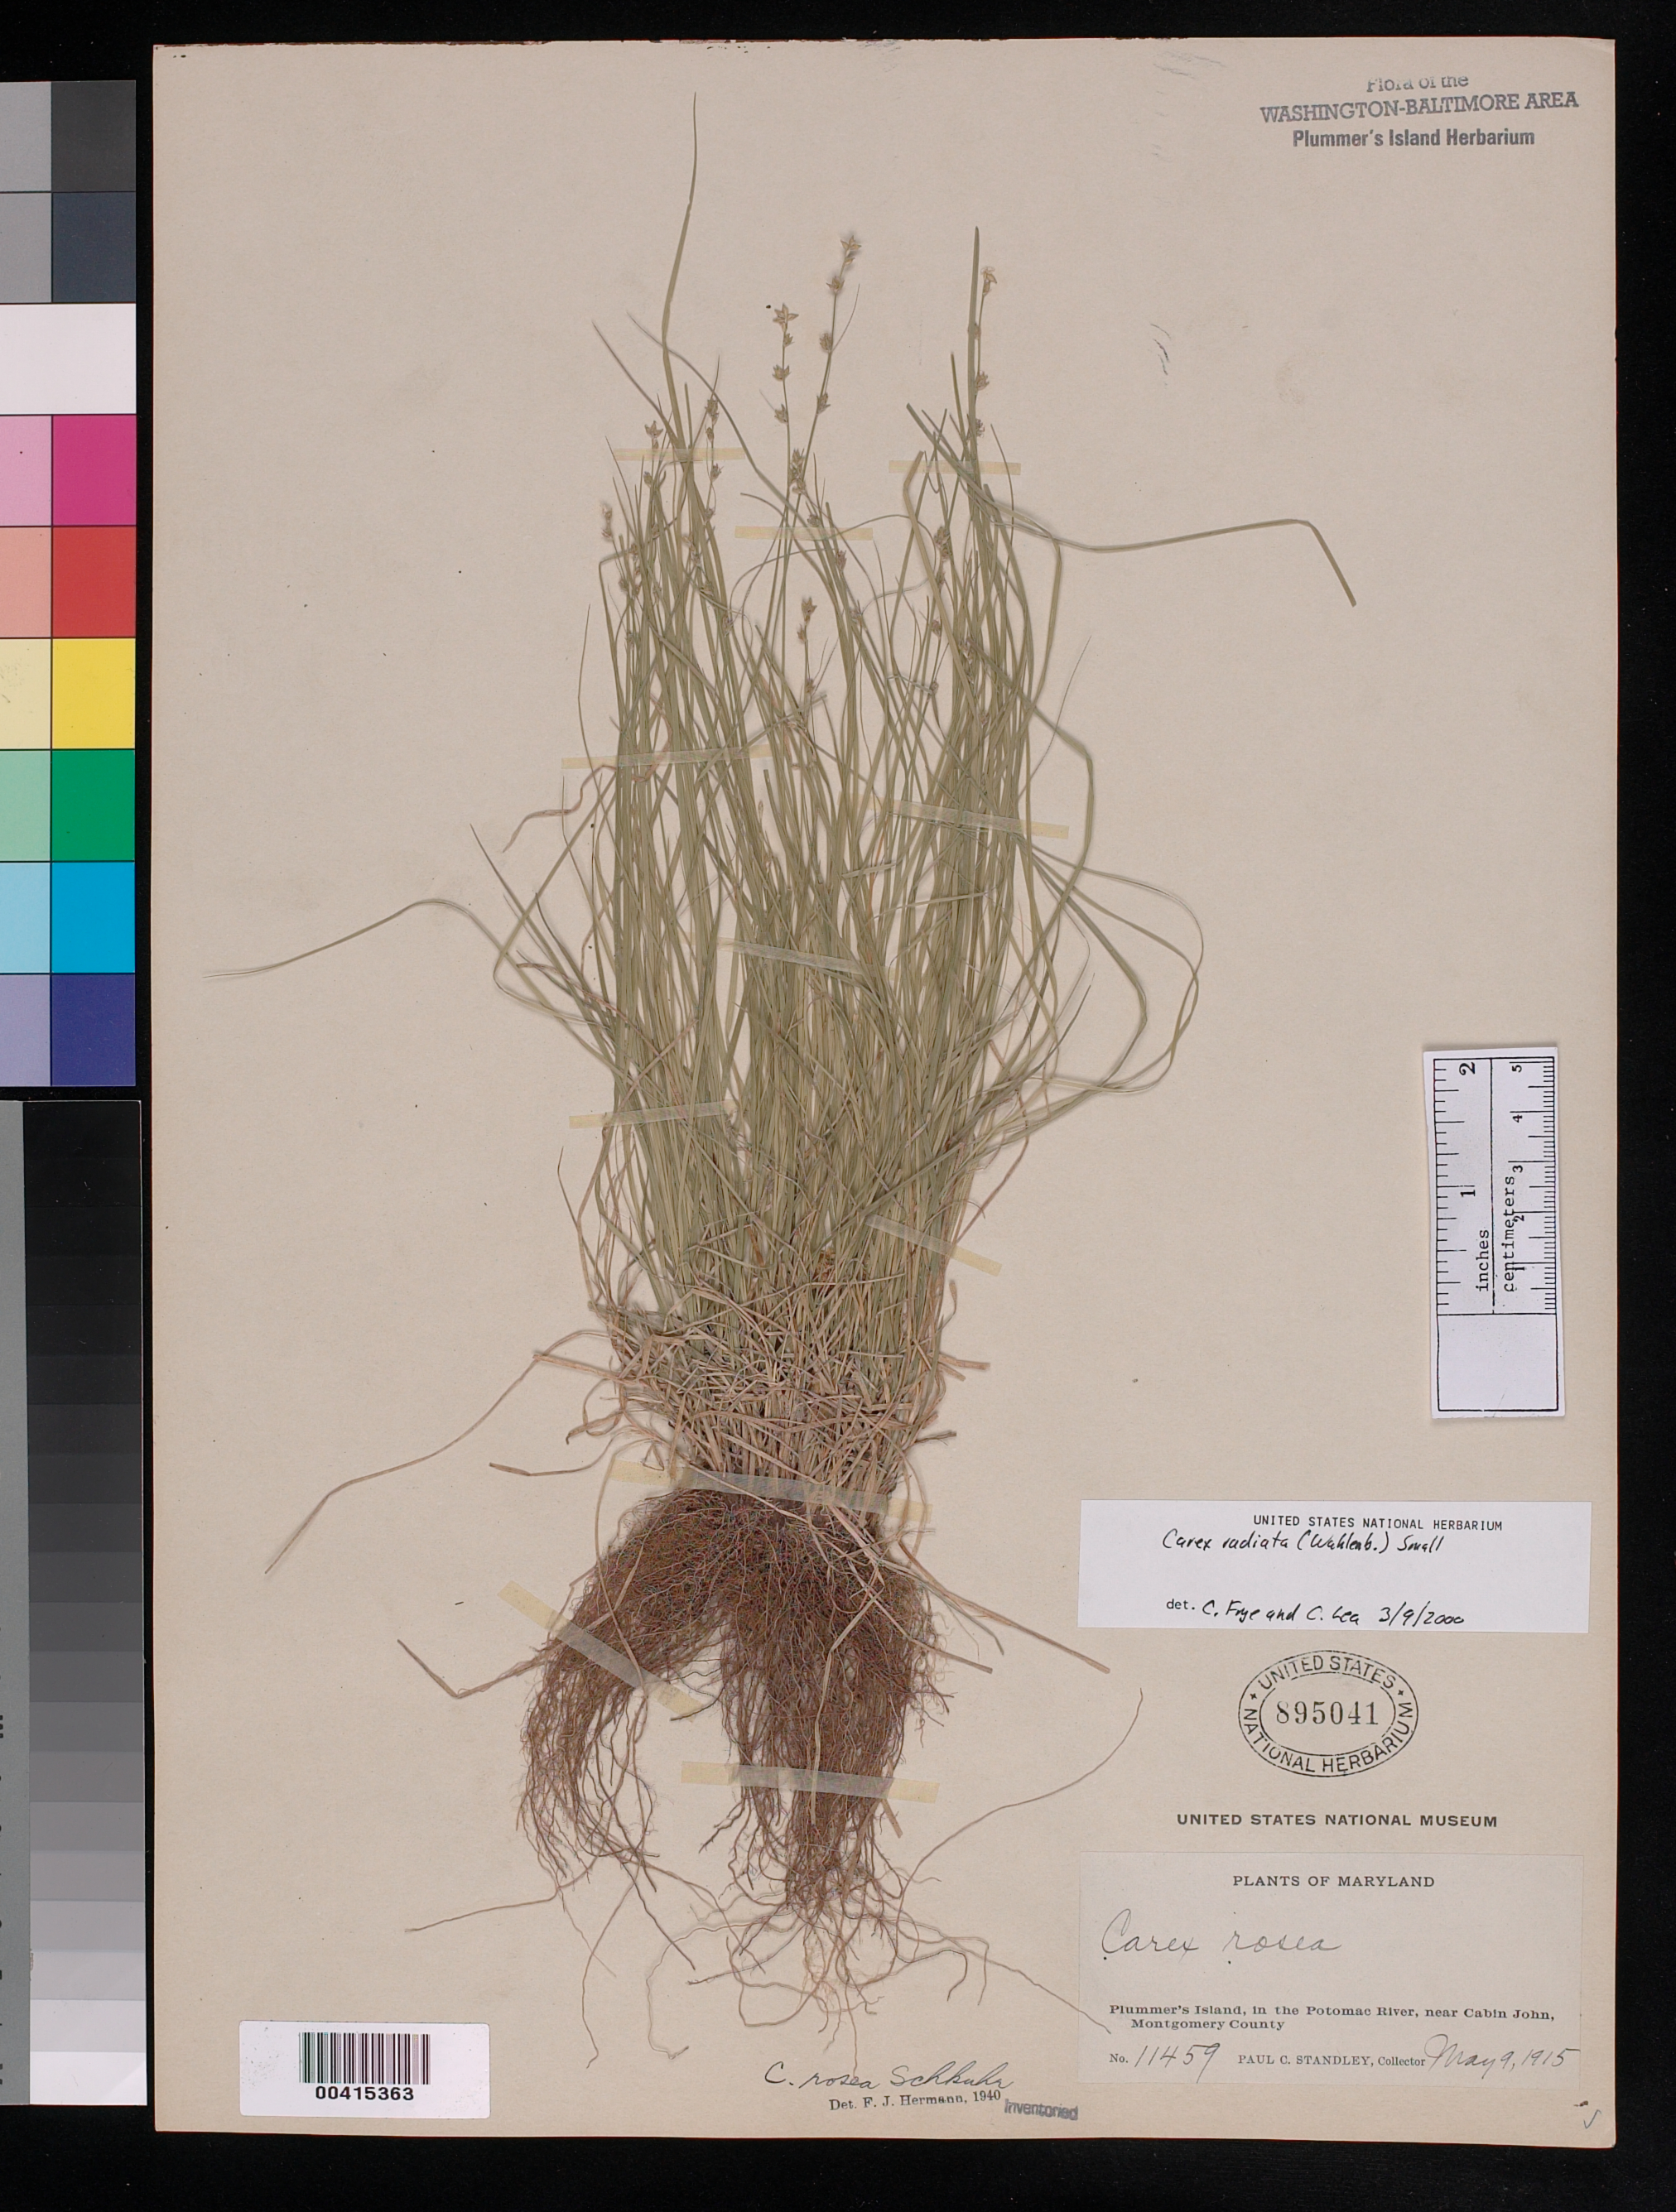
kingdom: Plantae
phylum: Tracheophyta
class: Liliopsida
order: Poales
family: Cyperaceae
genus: Carex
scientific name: Carex radiata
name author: (Wahlenb.) Small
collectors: P. C. Standley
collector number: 11459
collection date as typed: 09 May 1915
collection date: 1915-05-09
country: United States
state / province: Maryland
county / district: Montgomery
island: Plummers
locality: Plummer's Island Plummers Island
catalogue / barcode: US 895041